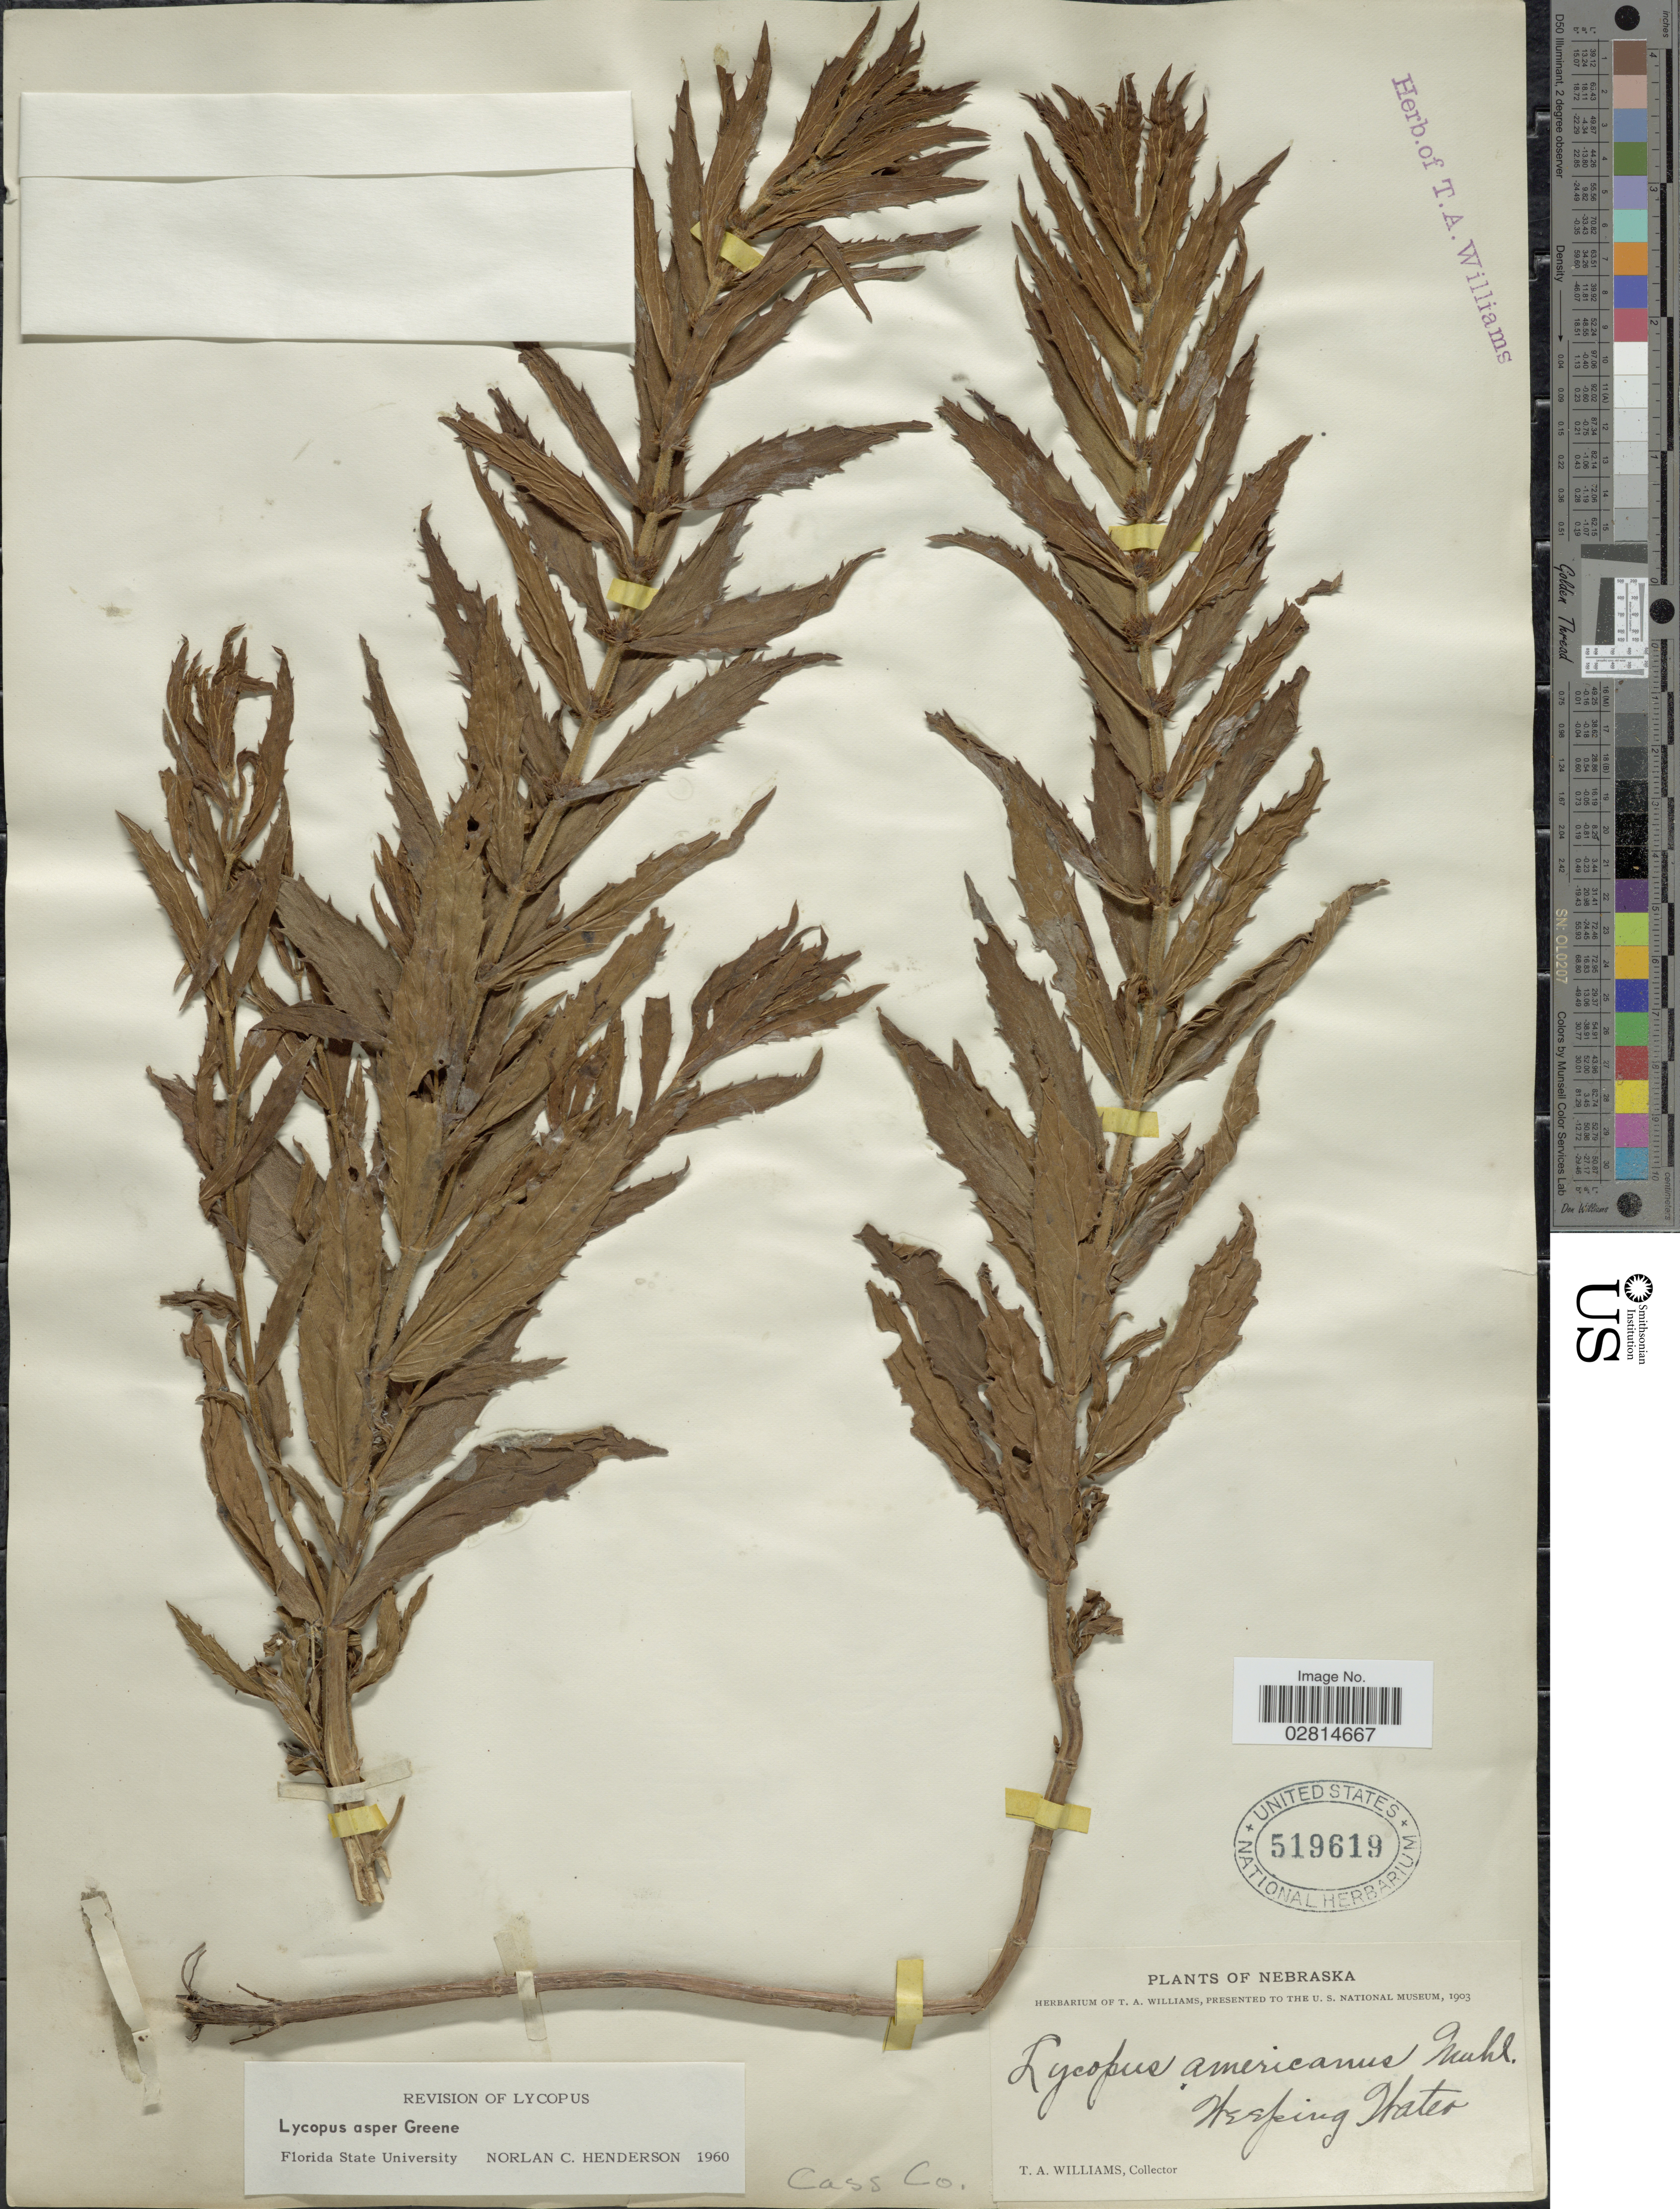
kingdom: Plantae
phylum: Tracheophyta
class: Magnoliopsida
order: Lamiales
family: Lamiaceae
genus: Lycopus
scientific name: Lycopus asper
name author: Greene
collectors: T. A. Williams (herbarium)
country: United States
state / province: Nebraska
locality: Weeping Water. Cass Co.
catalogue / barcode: US 519619